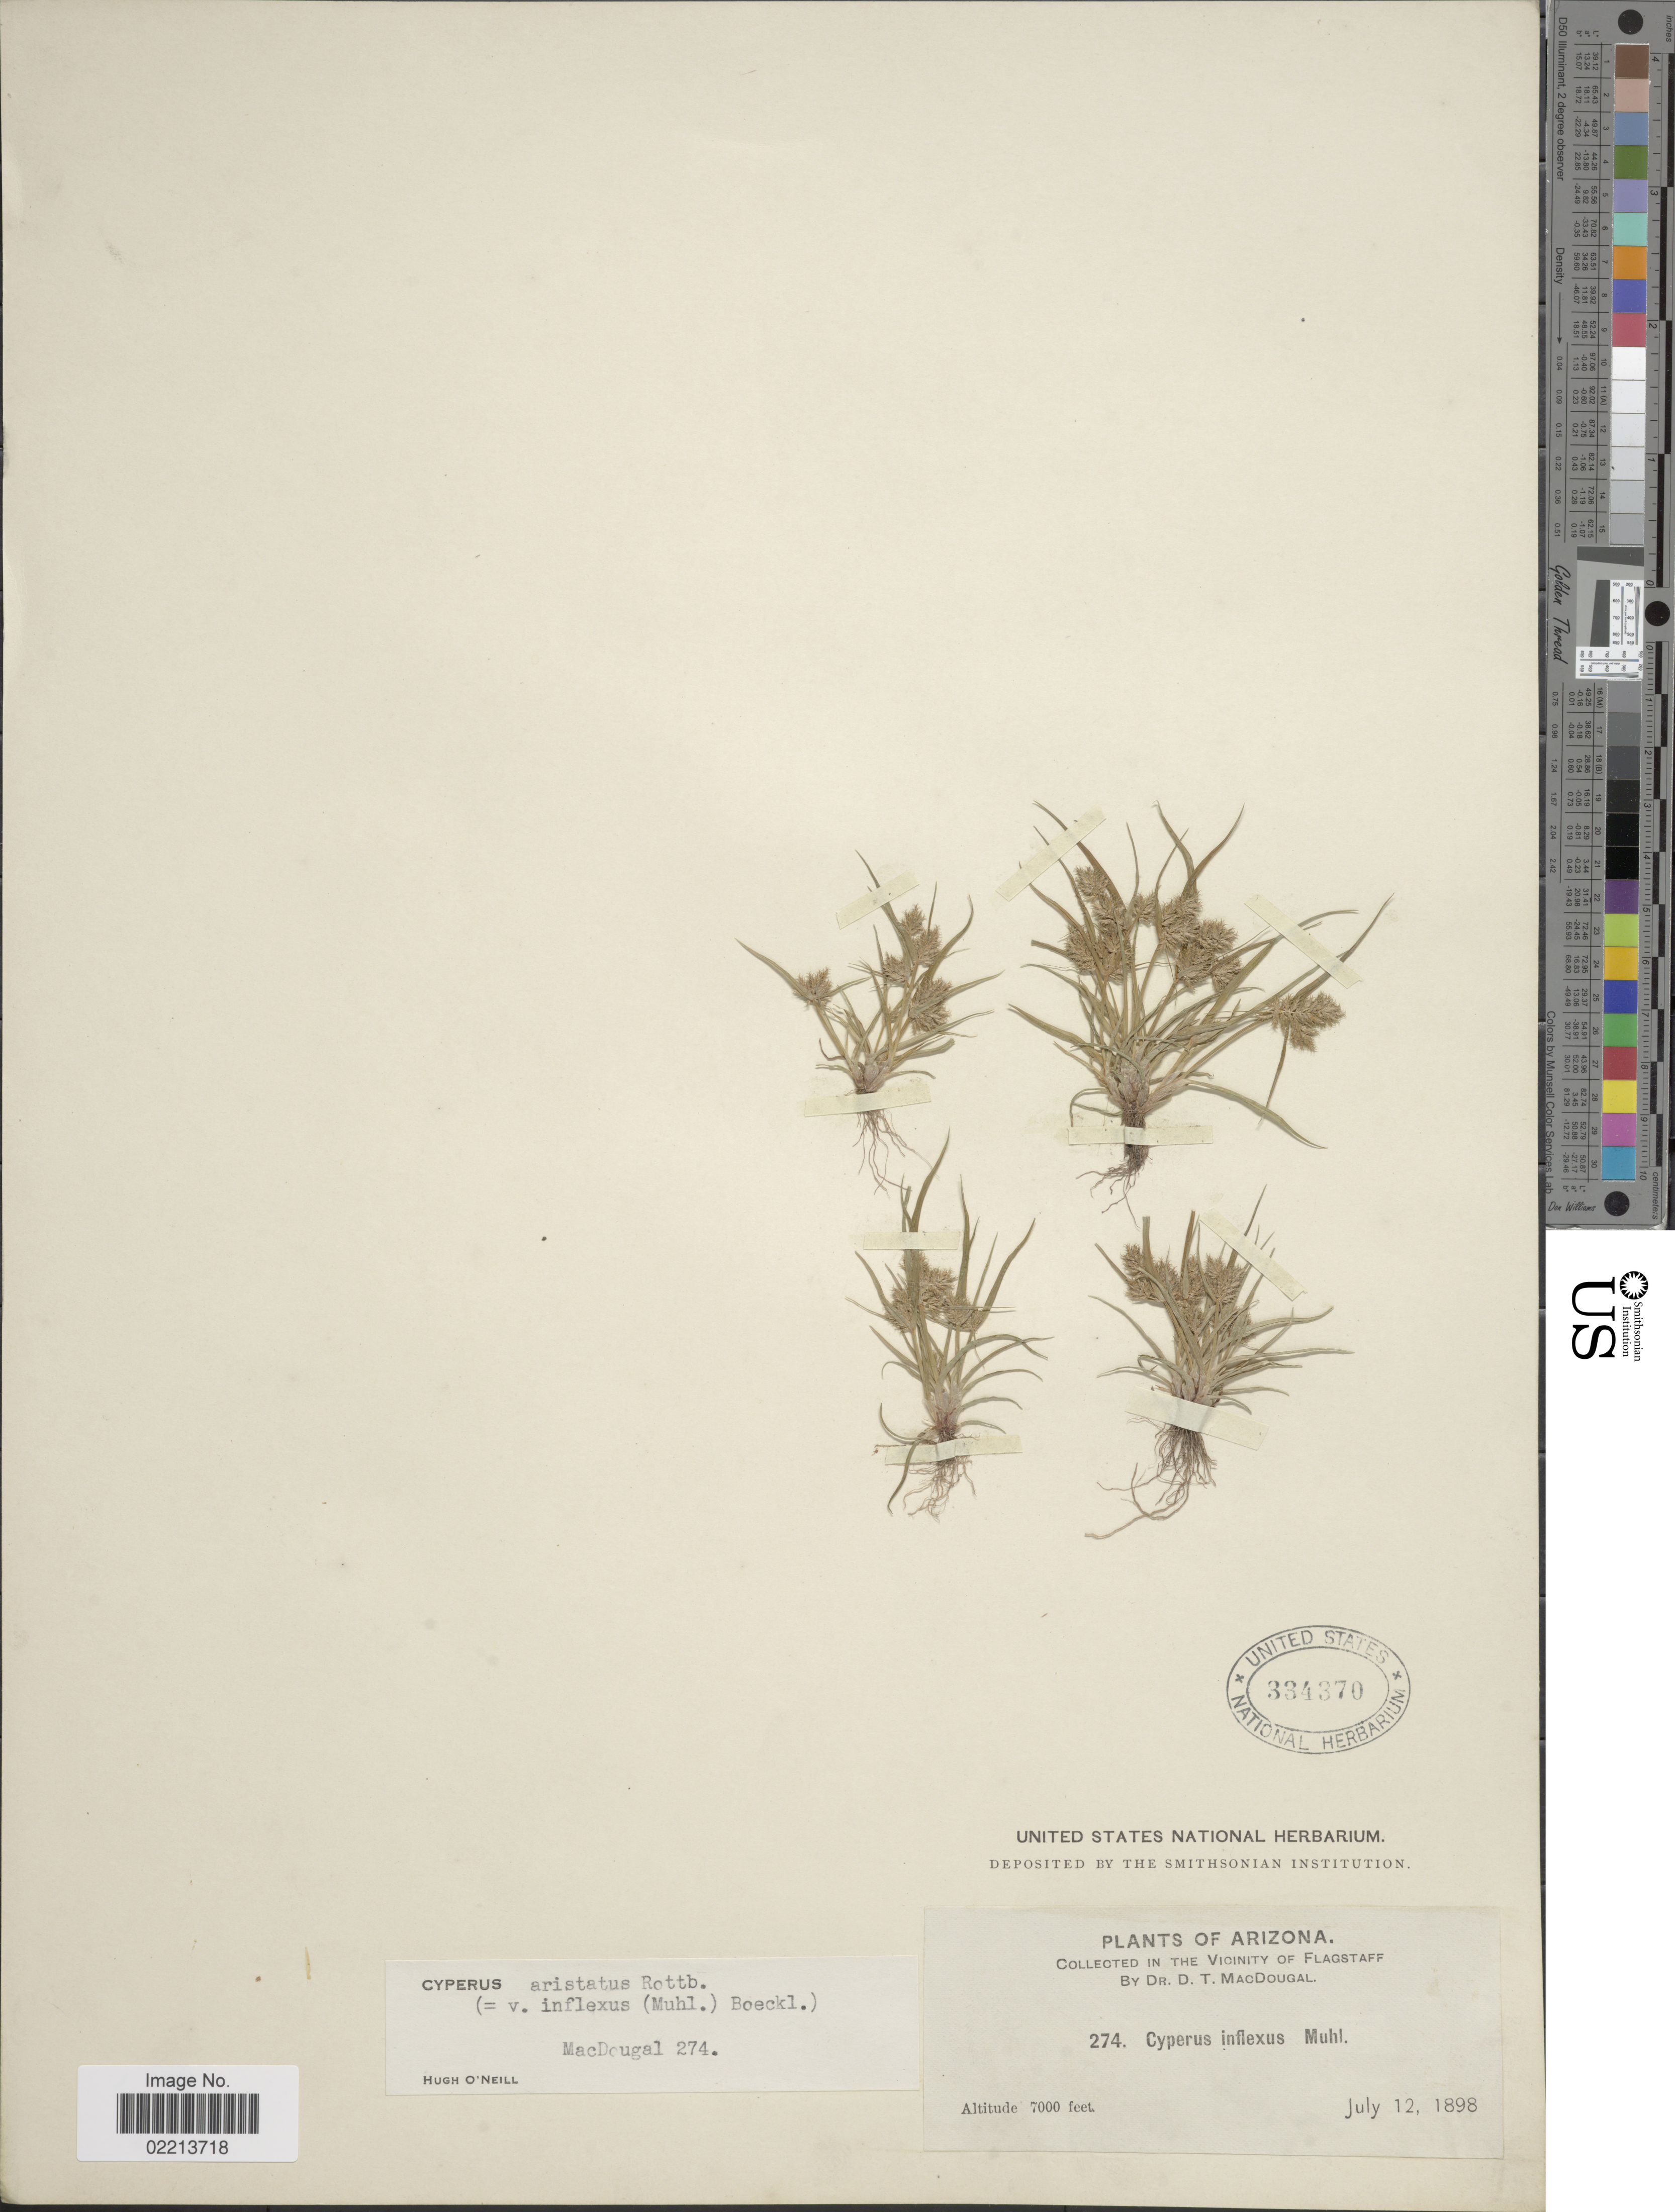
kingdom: Plantae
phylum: Tracheophyta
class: Liliopsida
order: Poales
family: Cyperaceae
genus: Cyperus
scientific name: Cyperus squarrosus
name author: L.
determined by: Strong, Mark T., (BOT), Smithsonian Institution - National Museum of Natural History (UNITED STATES)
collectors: D. T. MacDougal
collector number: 274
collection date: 1898-07-12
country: United States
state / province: Arizona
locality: In the vicinity of Flagstaff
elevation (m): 2134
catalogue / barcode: US 334370